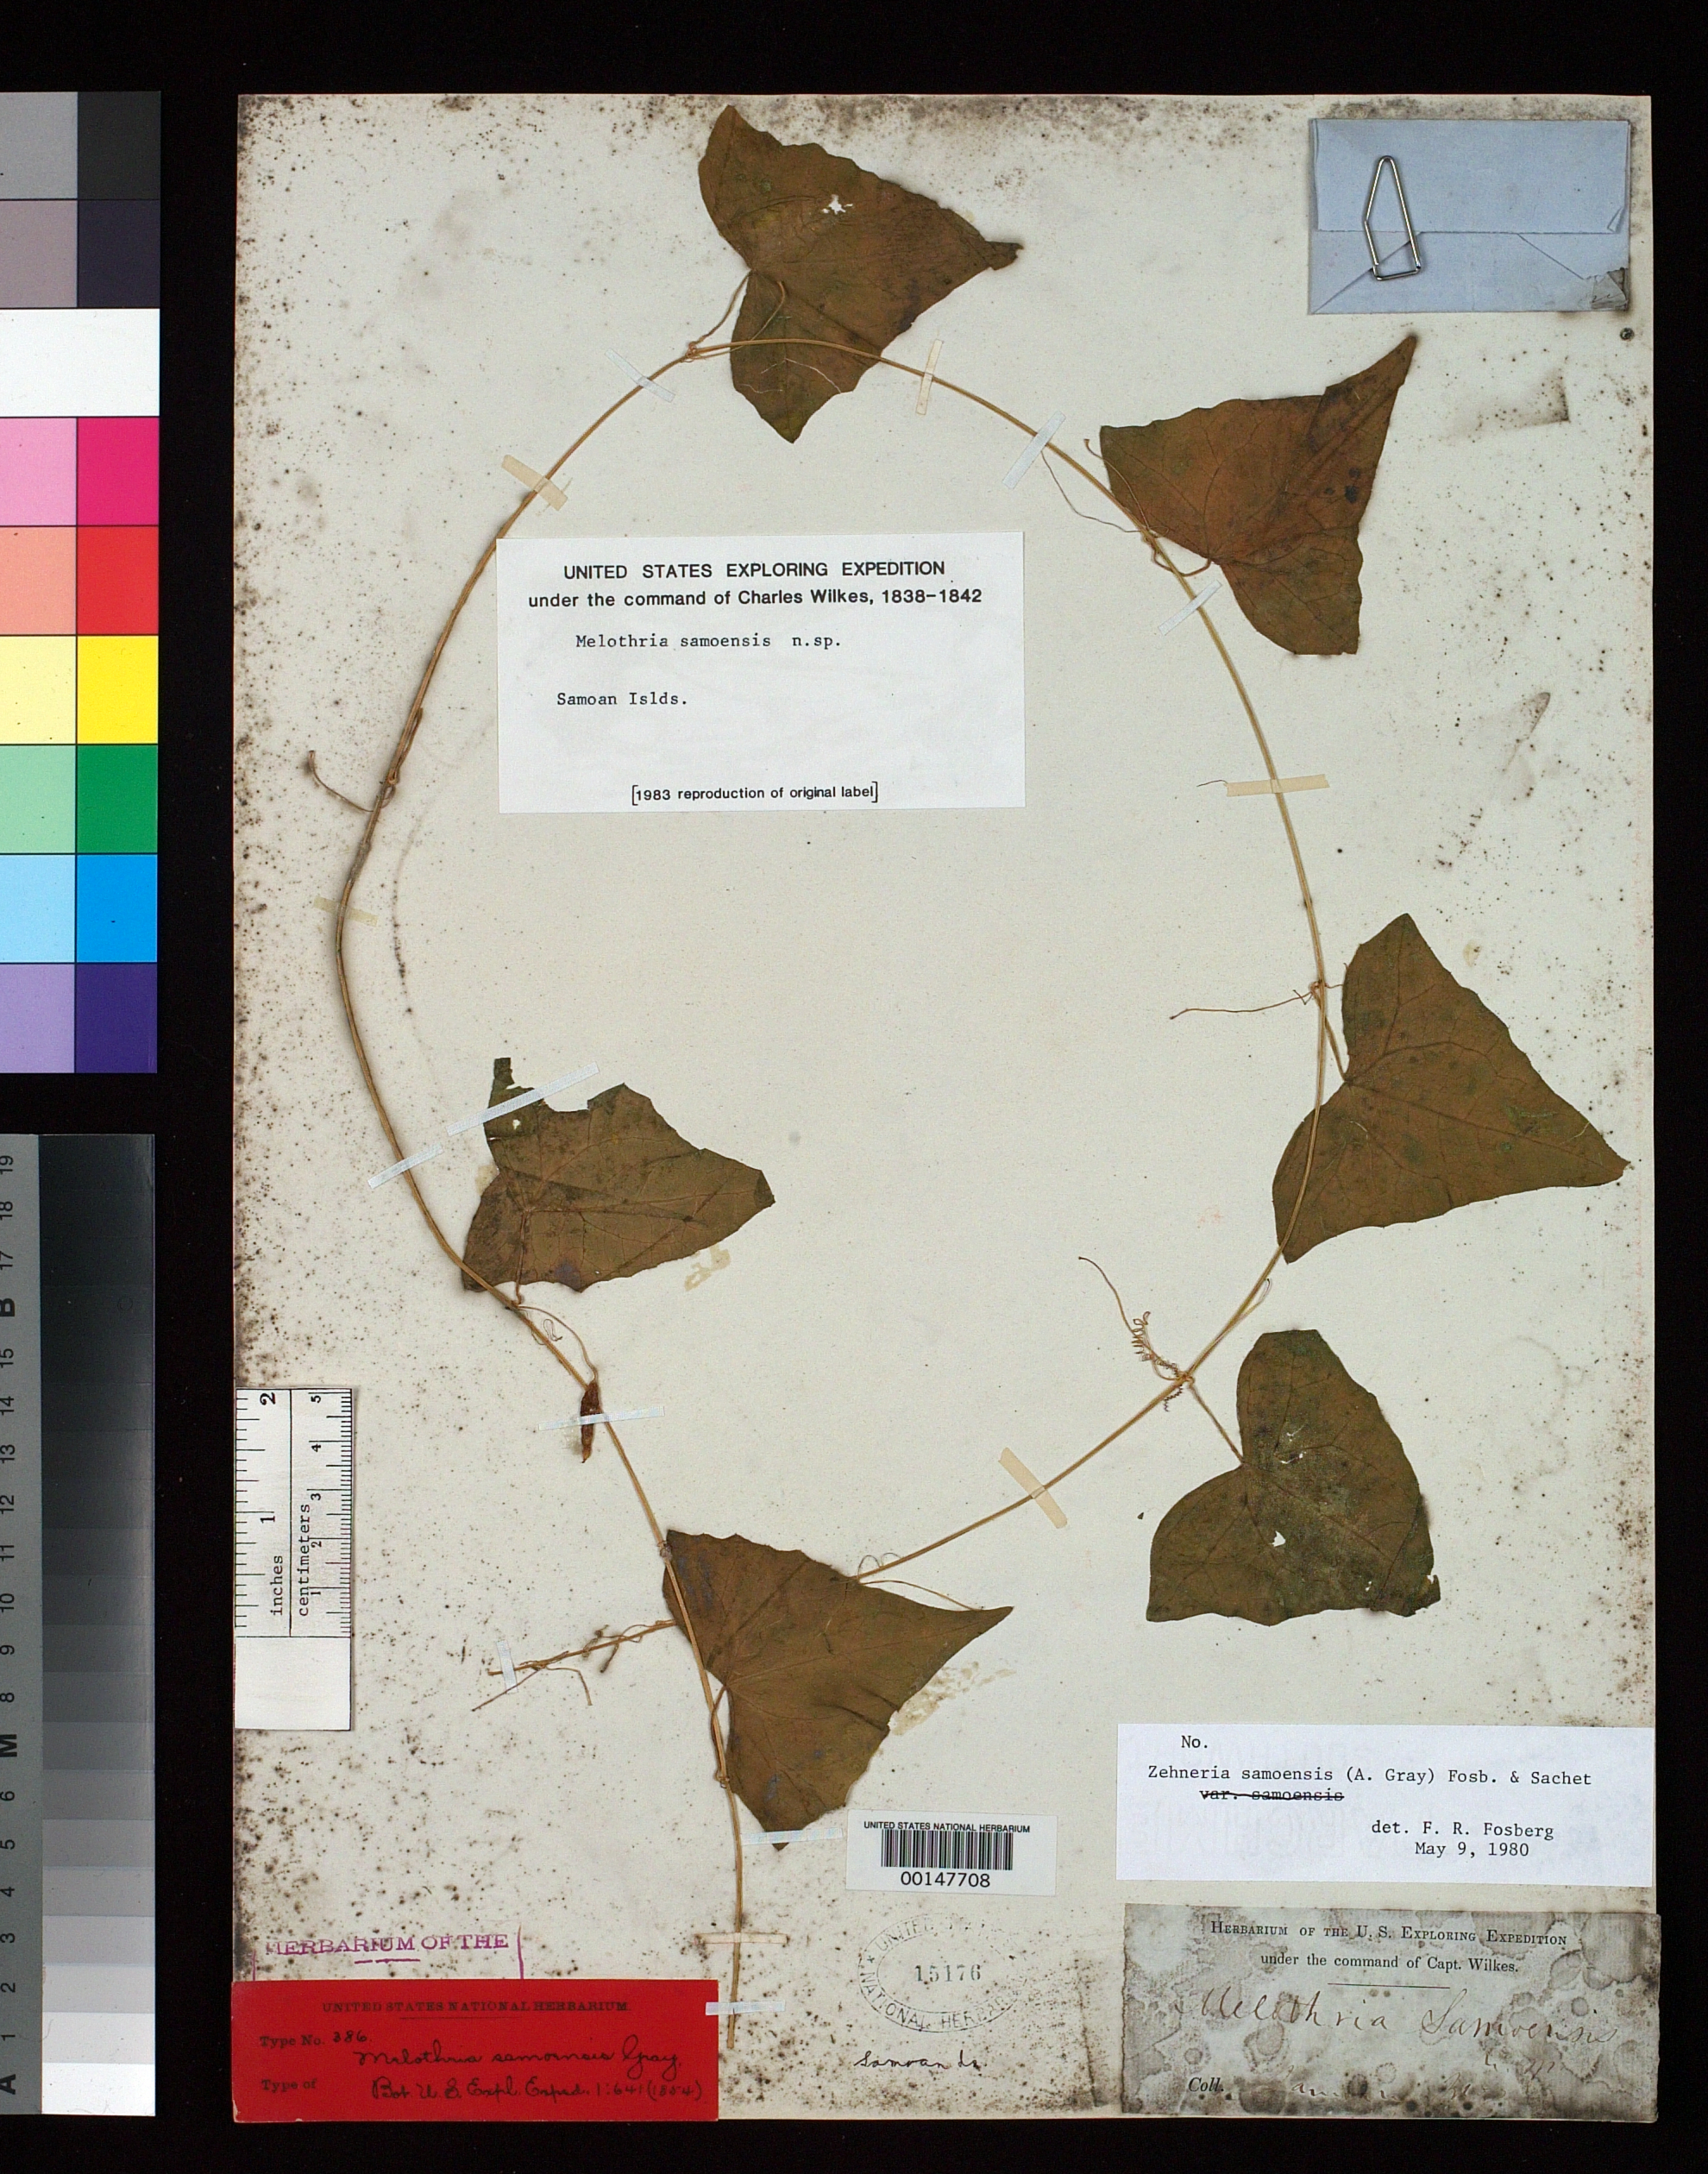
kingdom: Plantae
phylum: Tracheophyta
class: Magnoliopsida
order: Cucurbitales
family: Cucurbitaceae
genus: Melothria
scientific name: Melothria samoensis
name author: A. Gray in Wilkes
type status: Holotype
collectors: Wilkes Explor. Exped.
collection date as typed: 1838 to -- --- 1842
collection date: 1838/1842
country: American Samoa / Samoa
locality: Tutuila and Upolu.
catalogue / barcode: US 15176